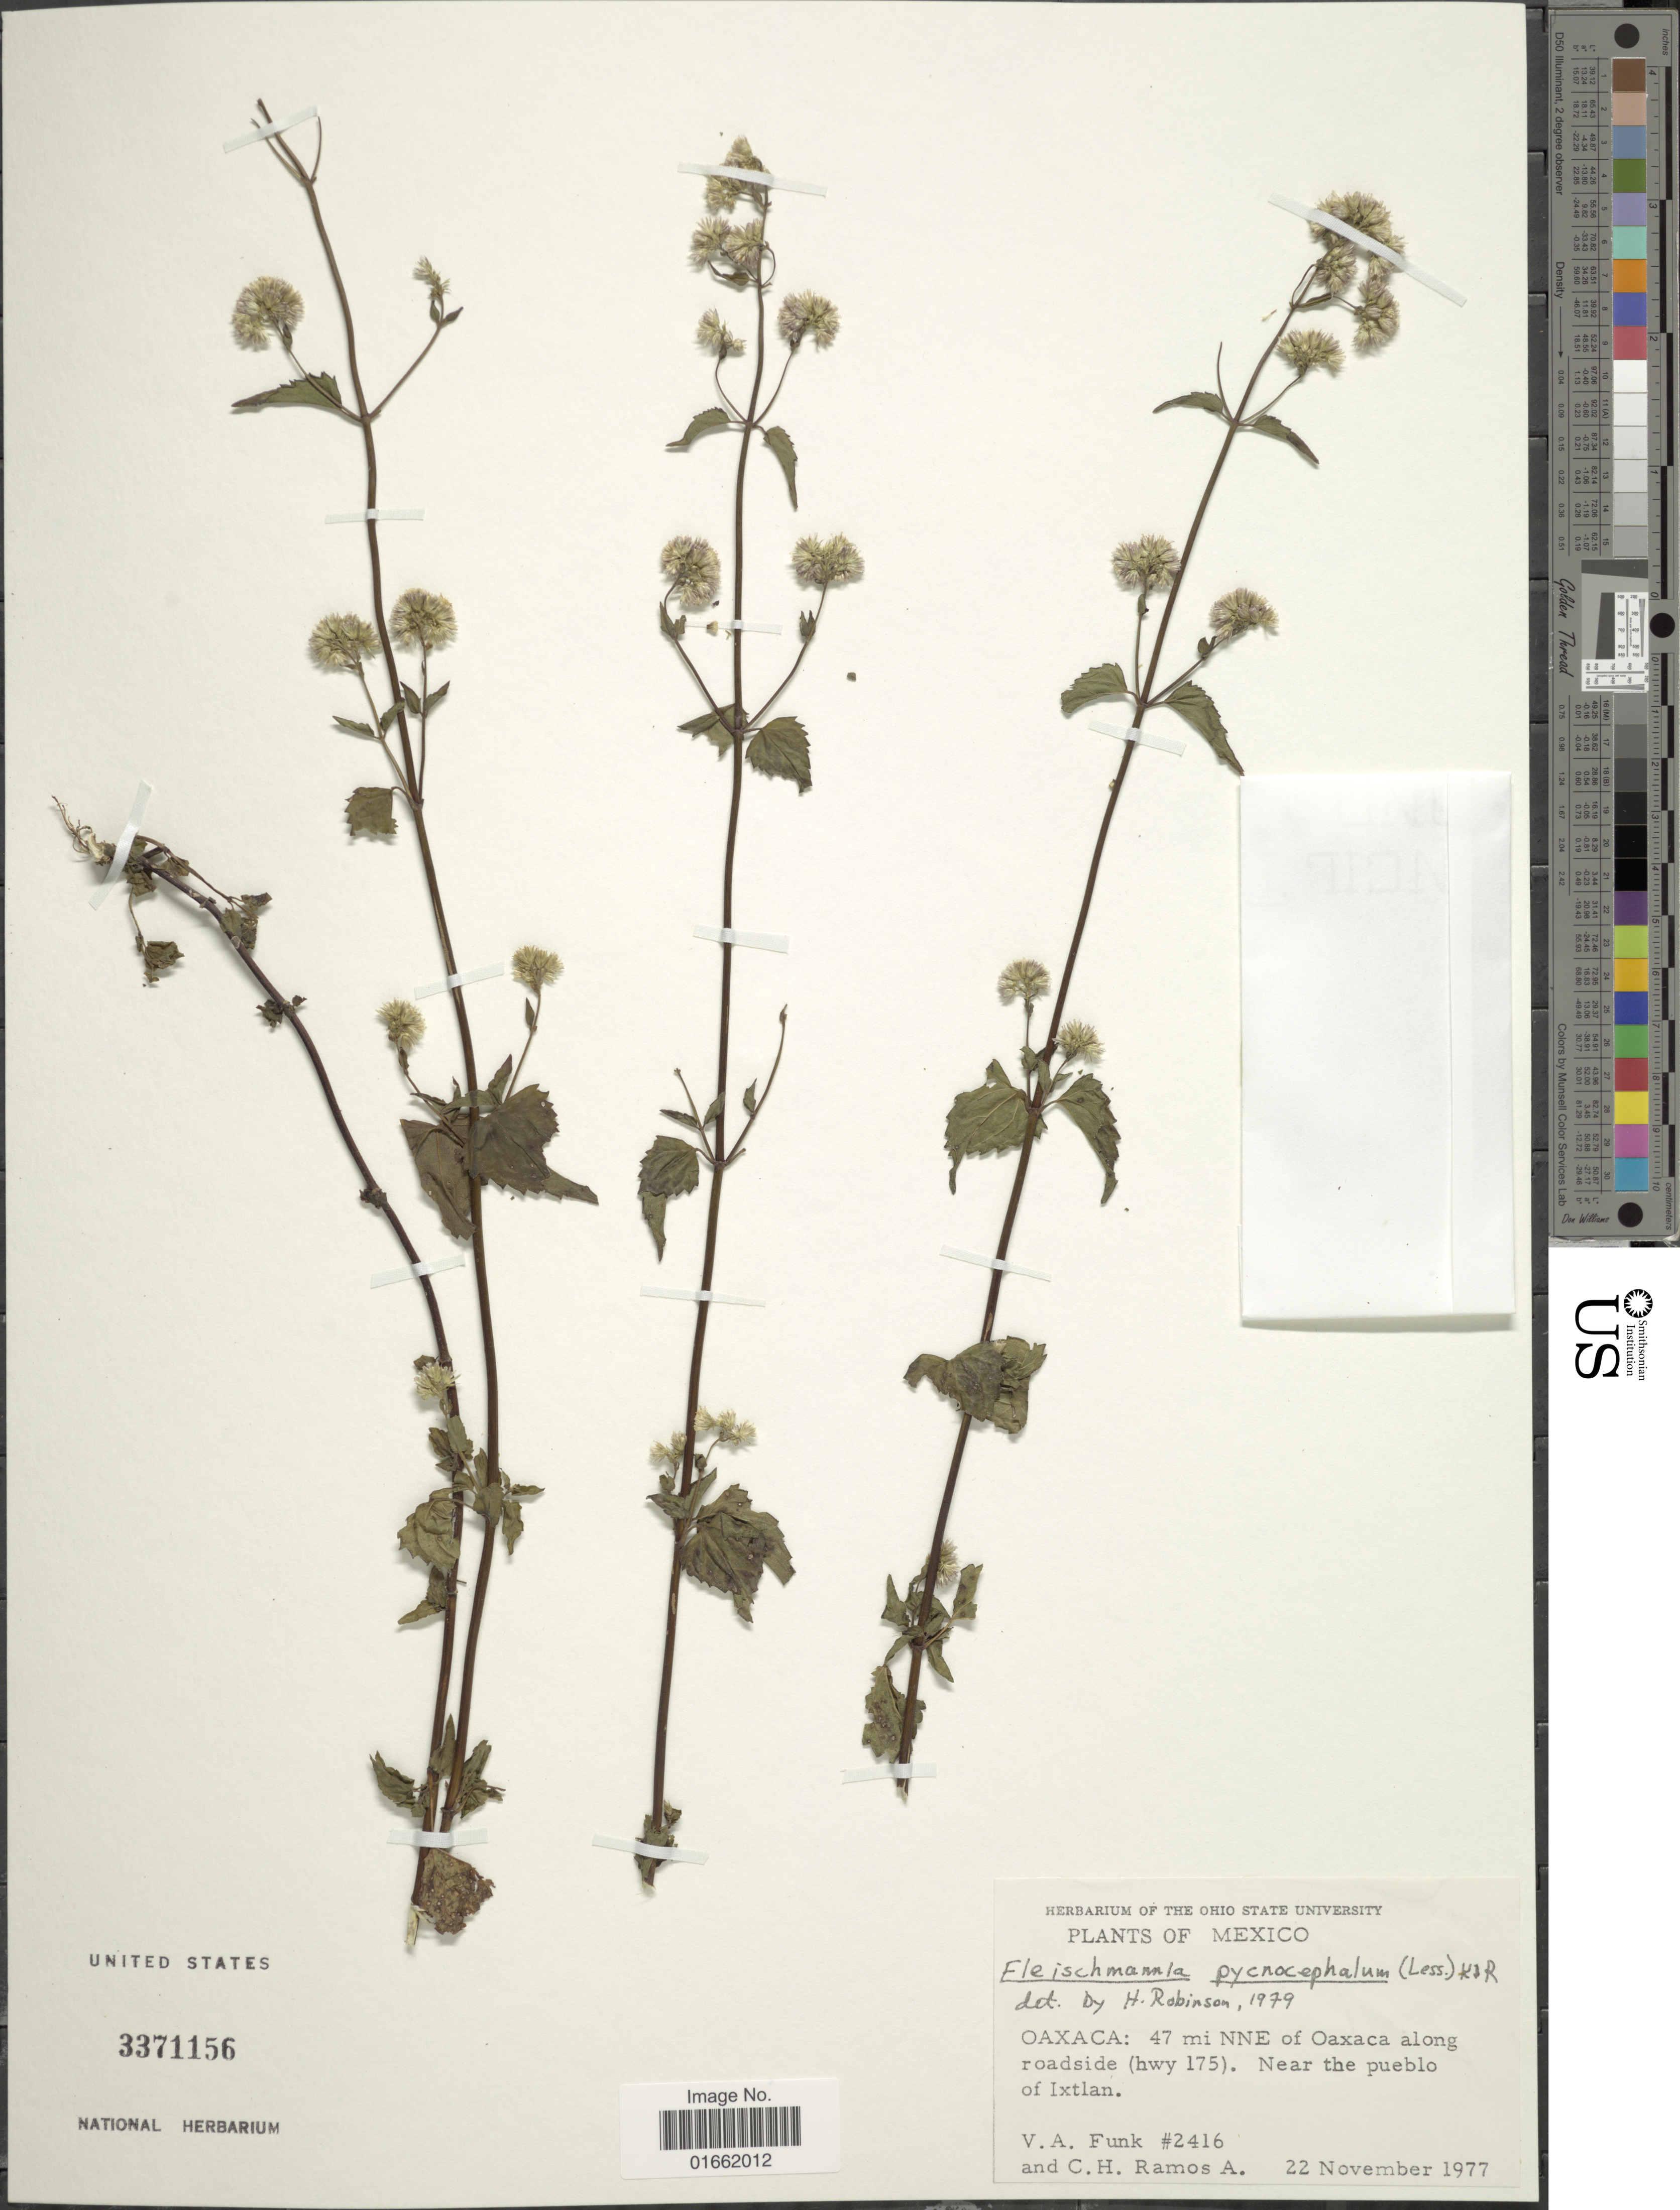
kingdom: Plantae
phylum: Tracheophyta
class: Magnoliopsida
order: Asterales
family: Asteraceae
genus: Fleischmannia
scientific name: Fleischmannia pycnocephaloides f. glandulifera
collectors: V. Funk & C. H. Ramos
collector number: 27416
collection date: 1977-11-22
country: Mexico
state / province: Oaxaca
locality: Oaxaca: mi NNE of Oaxaca along roadside (hwy 175). Near the pueblo of Ixtlan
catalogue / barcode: US 3371156